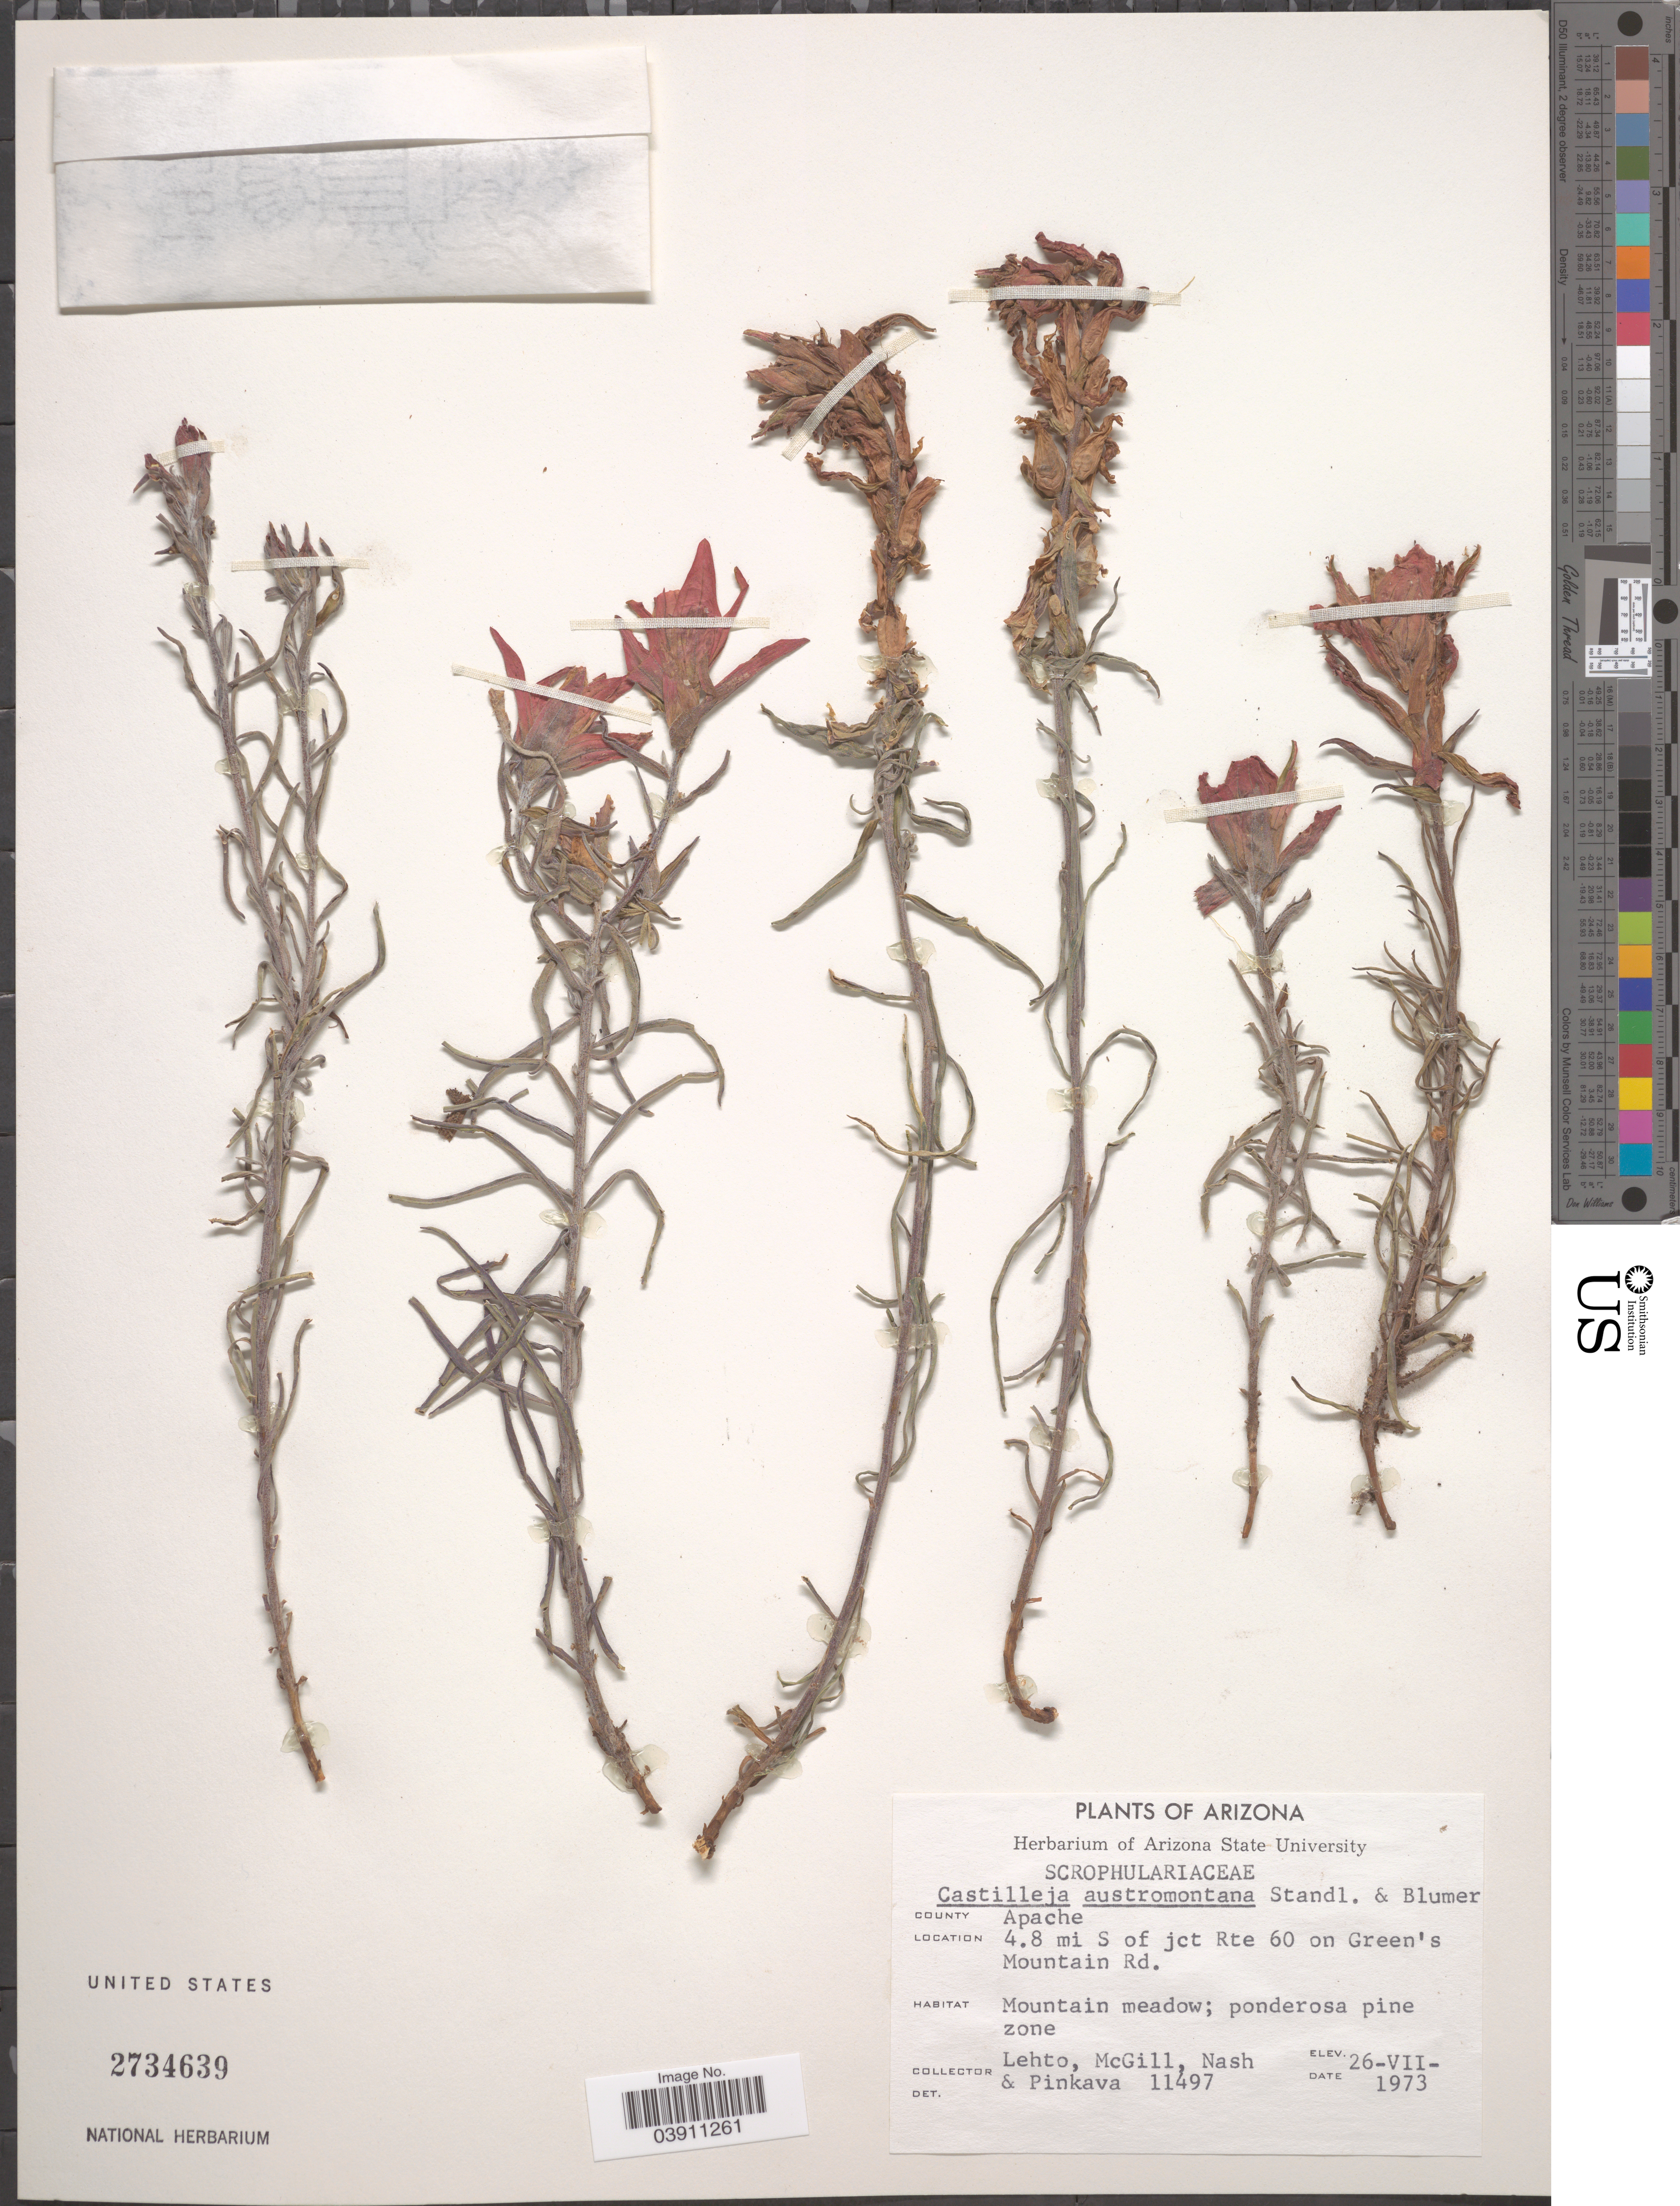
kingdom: Plantae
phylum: Tracheophyta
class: Magnoliopsida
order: Lamiales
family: Orobanchaceae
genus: Castilleja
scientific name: Castilleja austromontana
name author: Standl. & Blumer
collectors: -. Lehto, -. McGill, -- Nash & -. Pinkava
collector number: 11497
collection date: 1973-07-26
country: United States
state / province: Arizona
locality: County Apache. 4.8 mi S of jct Rte 60 on Green's Mountain Rd. Mountain meadow; ponderosa pine zone.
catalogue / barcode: US 2734639